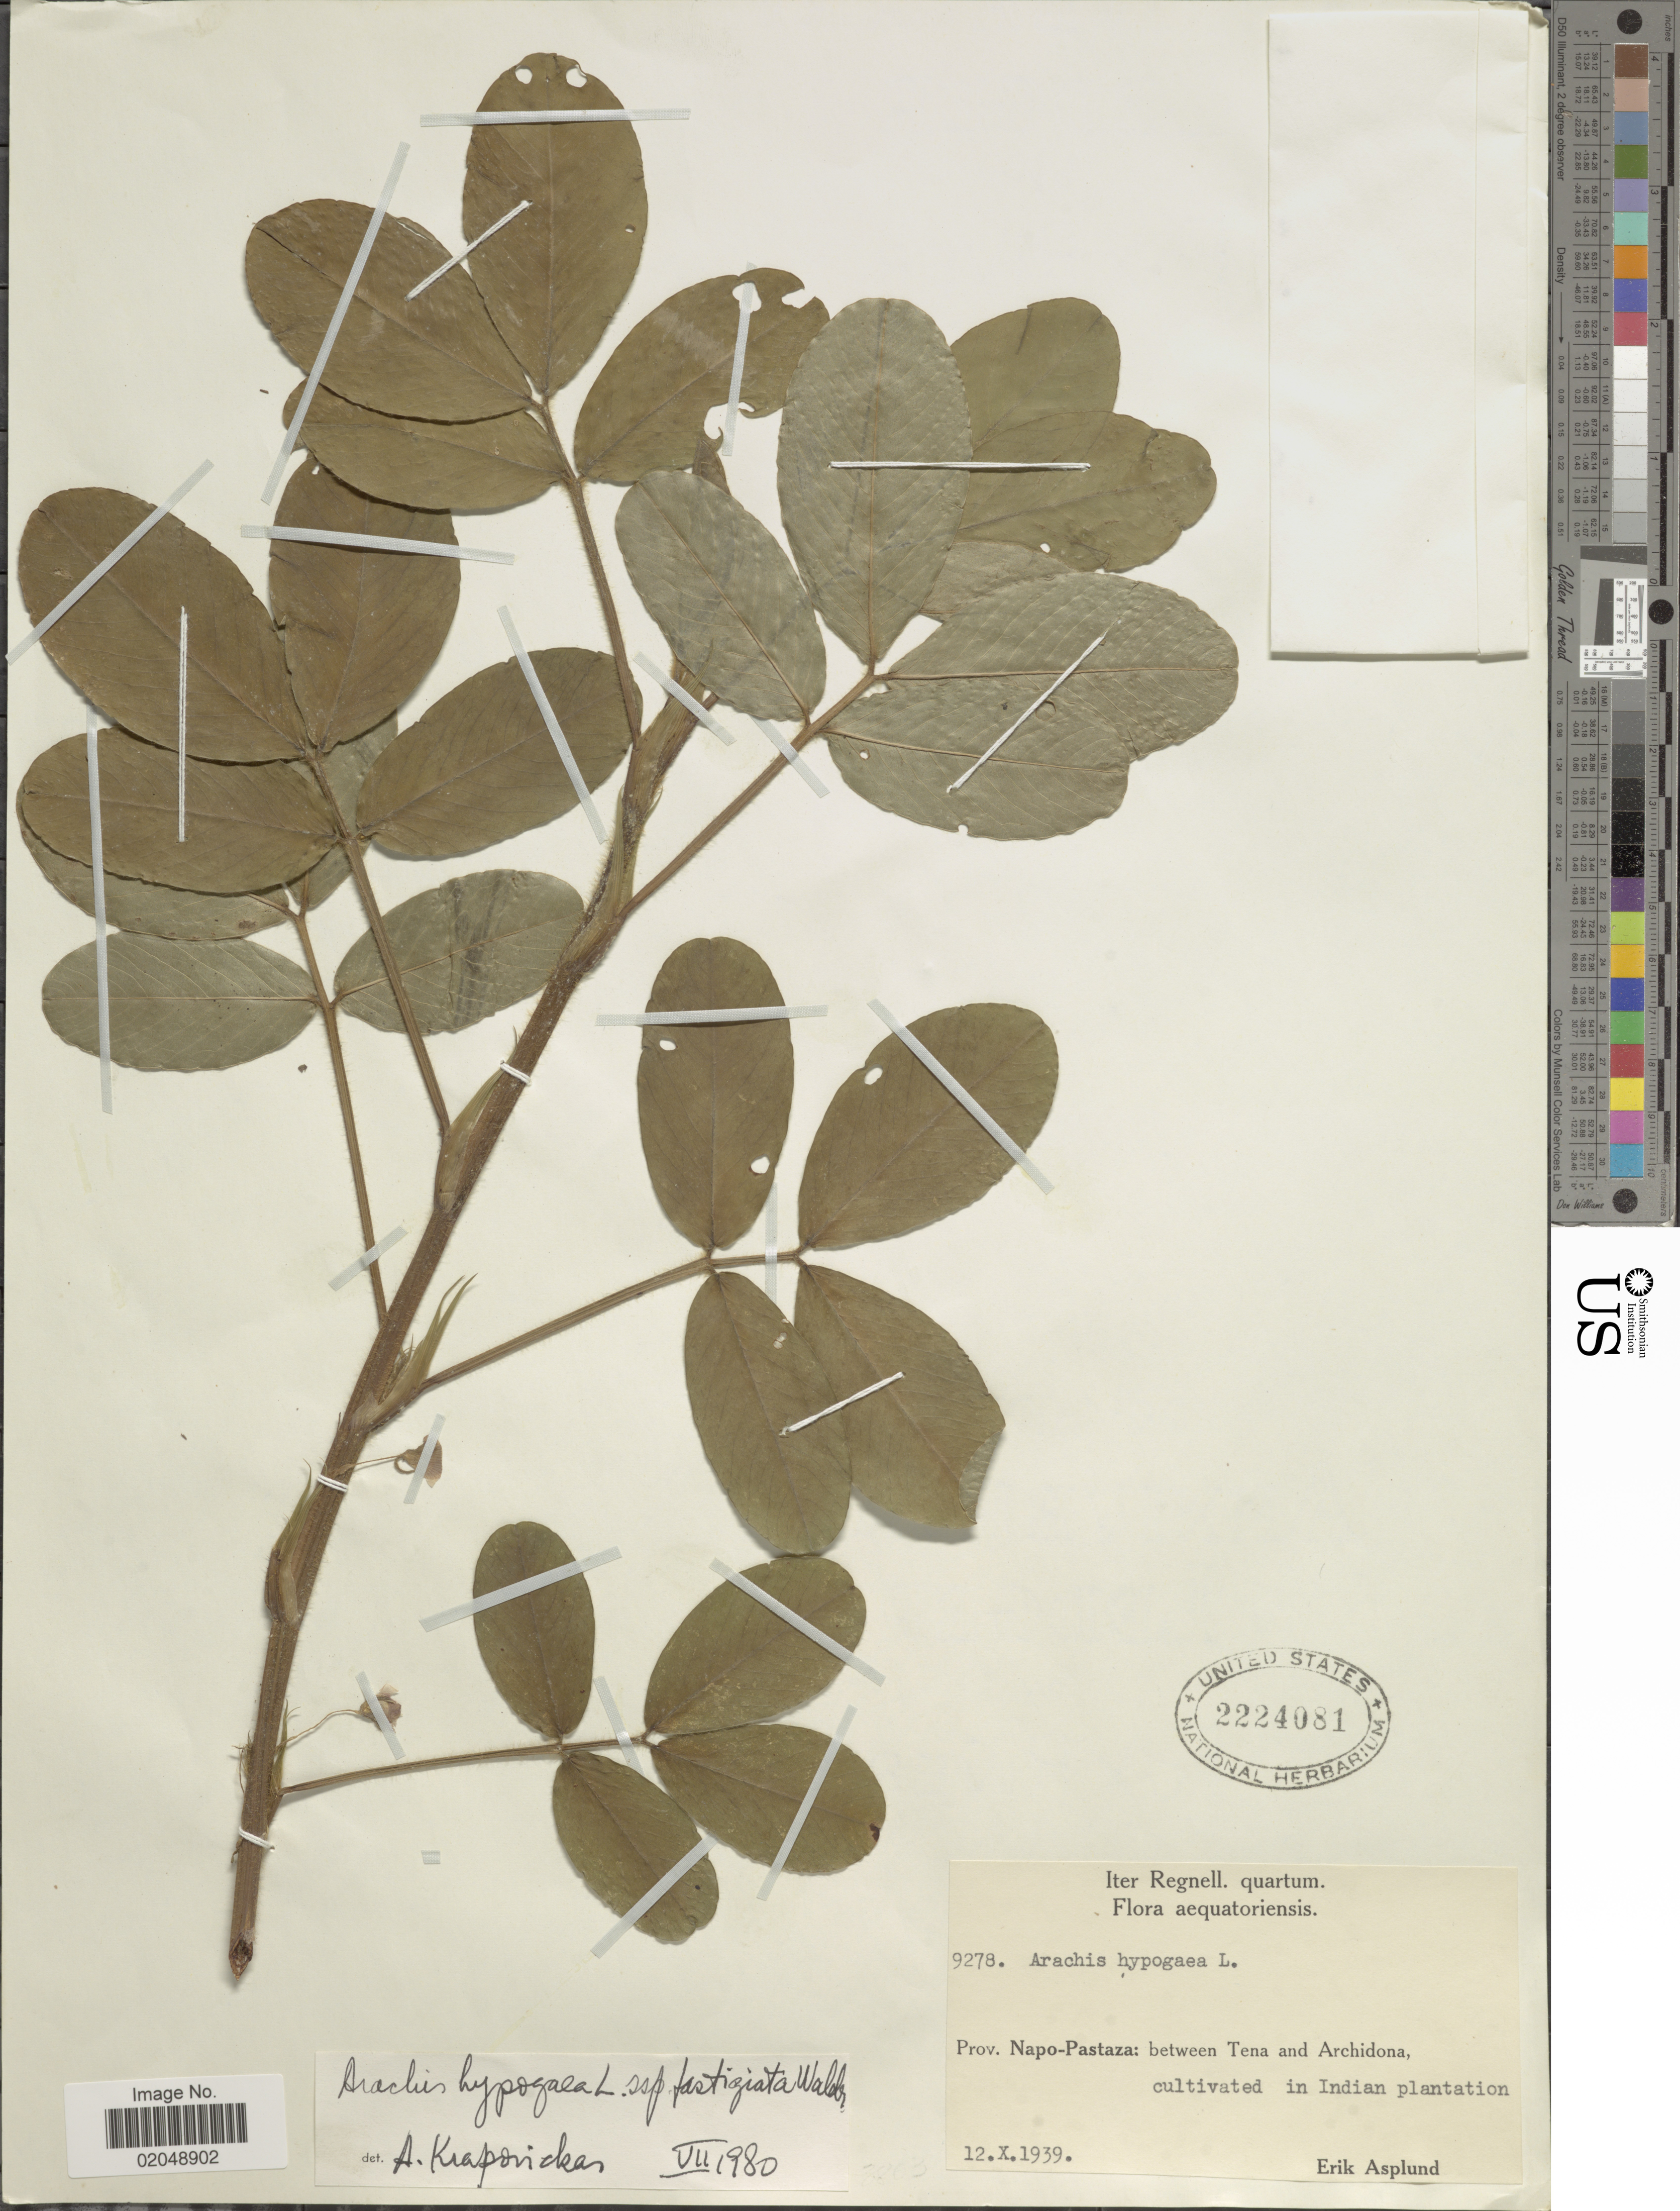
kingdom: Plantae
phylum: Tracheophyta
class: Magnoliopsida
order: Fabales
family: Fabaceae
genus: Arachis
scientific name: Arachis hypogaea var. fastigiata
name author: Krapov.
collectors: E. Asplund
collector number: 9278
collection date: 1939-10-12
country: Ecuador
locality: Prov. Napo-Pastaza: between Tena and Archidona, cultivated in Indian plantation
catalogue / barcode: US 2224081